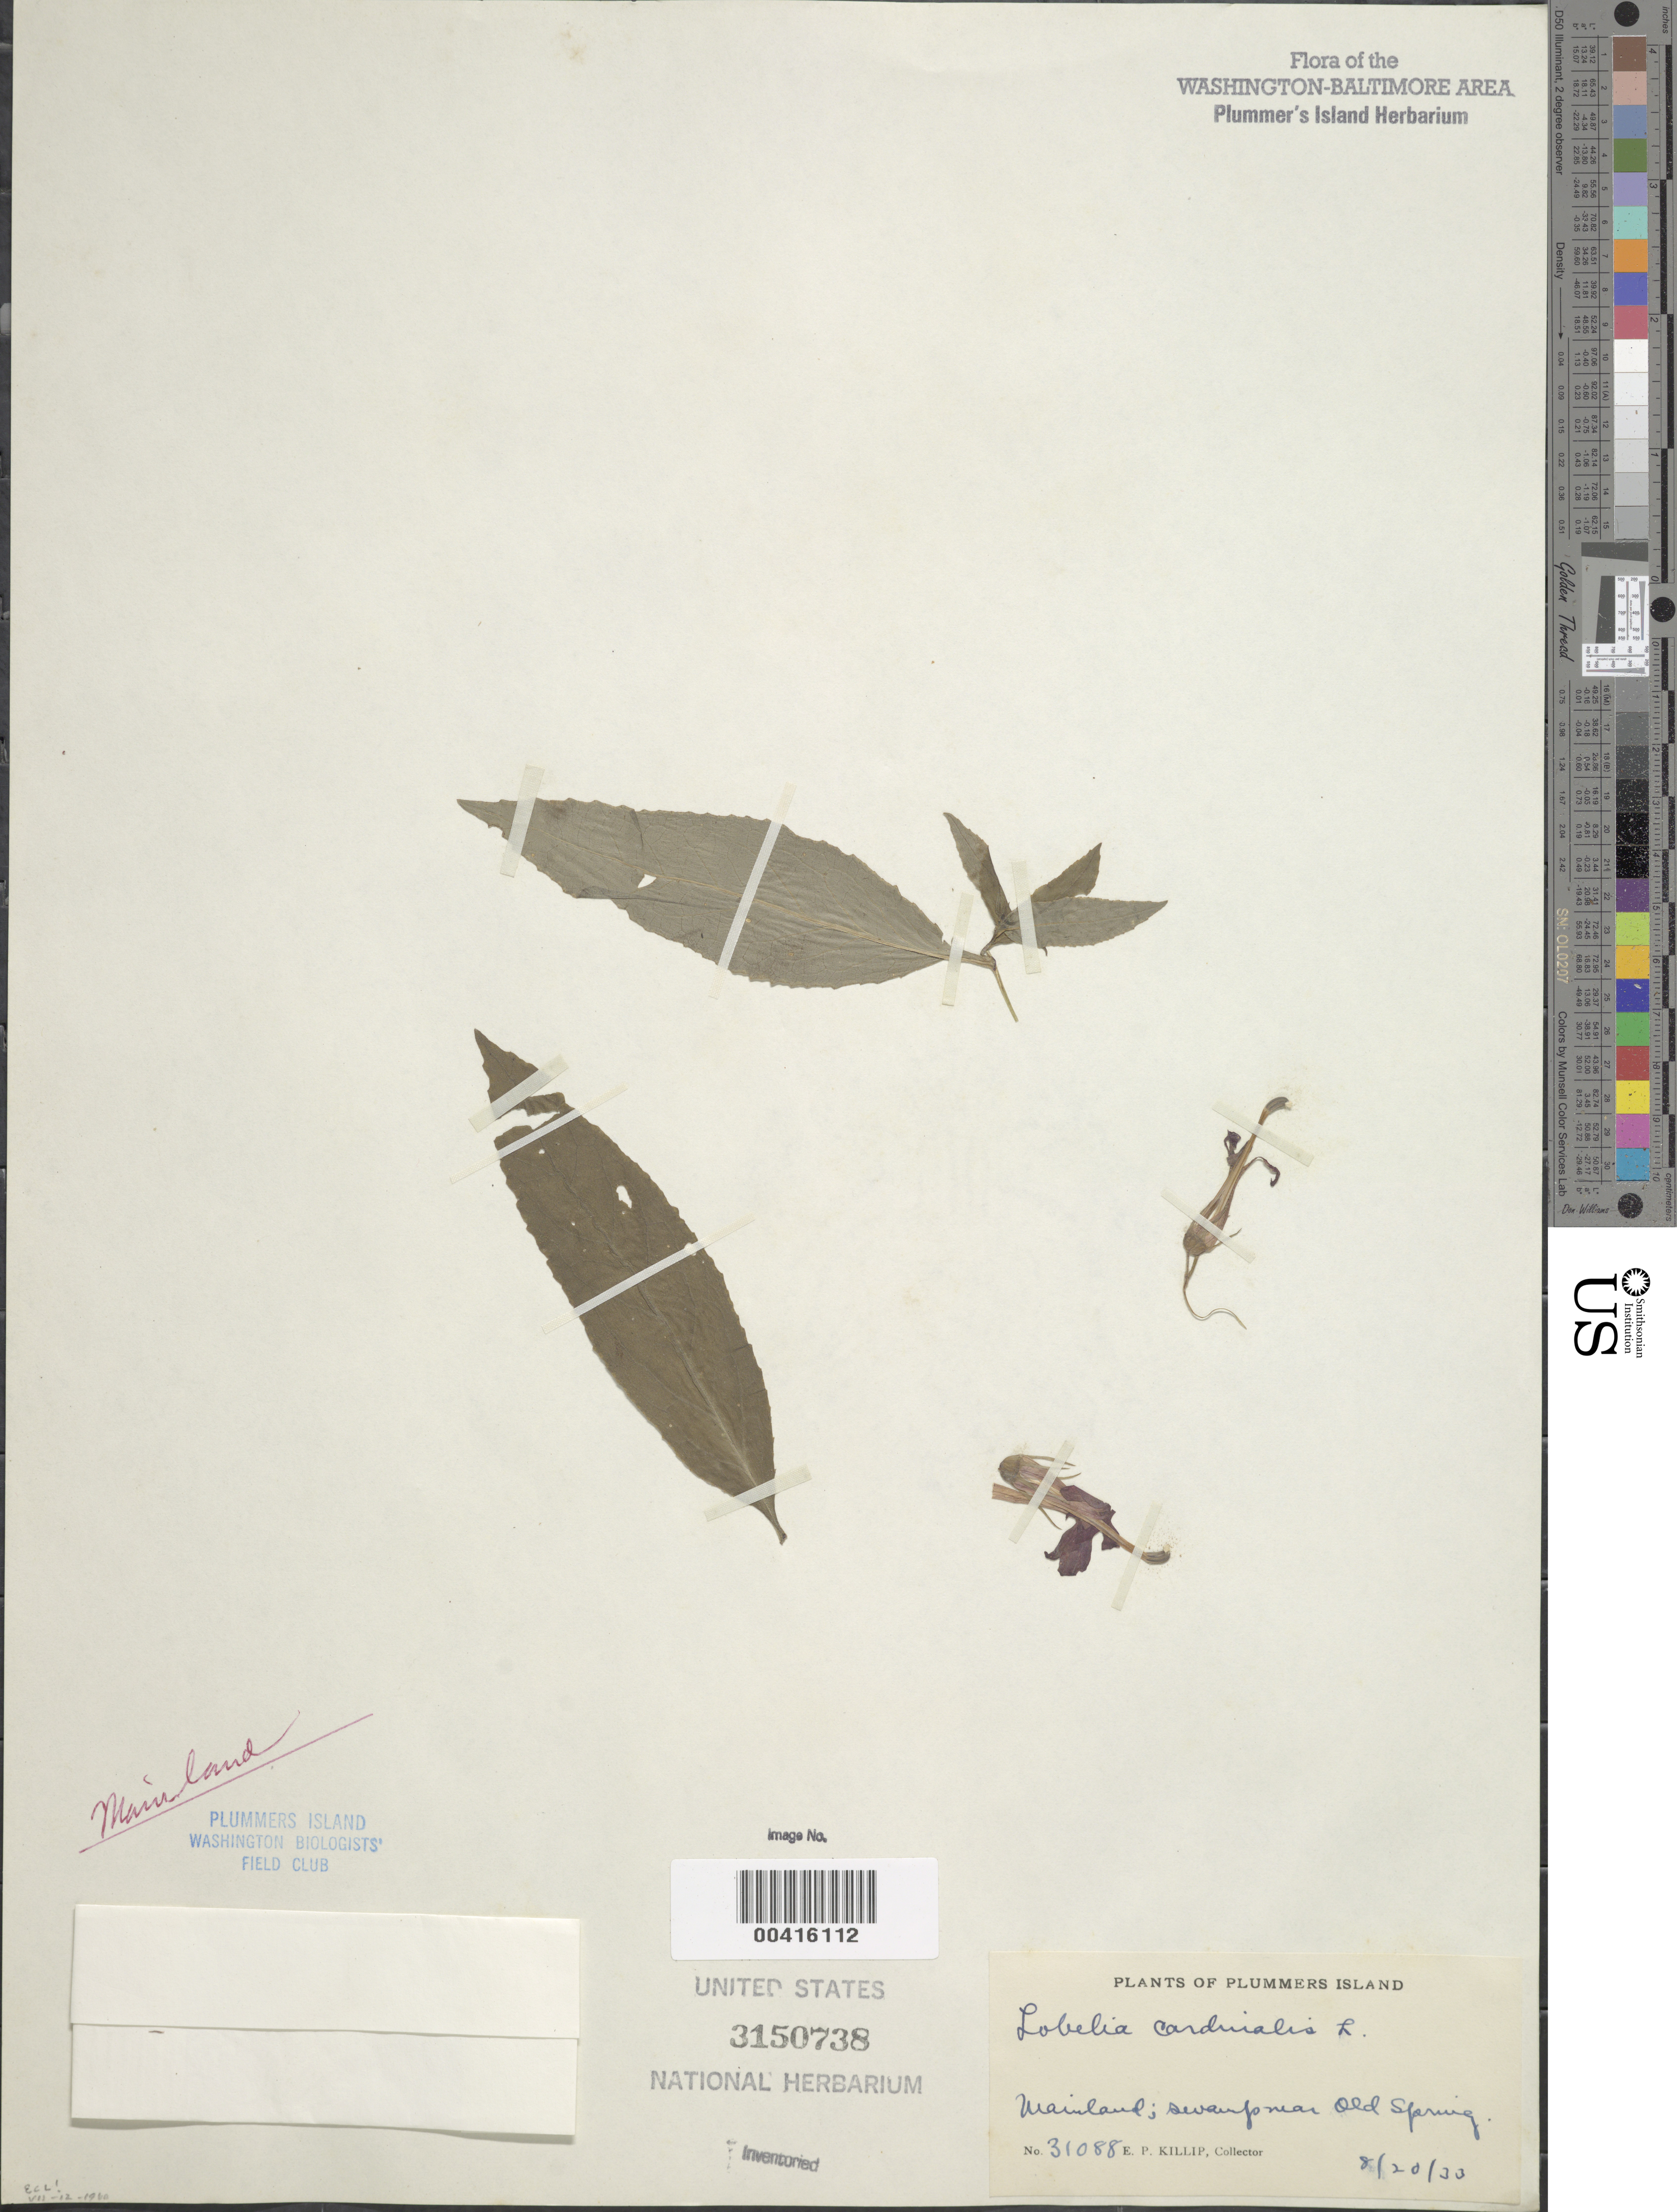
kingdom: Plantae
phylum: Tracheophyta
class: Magnoliopsida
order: Asterales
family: Campanulaceae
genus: Lobelia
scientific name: Lobelia cardinalis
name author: L.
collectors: E. P. Killip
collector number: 31088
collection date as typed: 20 Aug 1933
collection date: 1933-08-20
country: United States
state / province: Maryland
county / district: Montgomery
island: Plummers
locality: Plummer's Island; near Old Spring C. & O. Canal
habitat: Swamp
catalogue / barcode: US 3150738